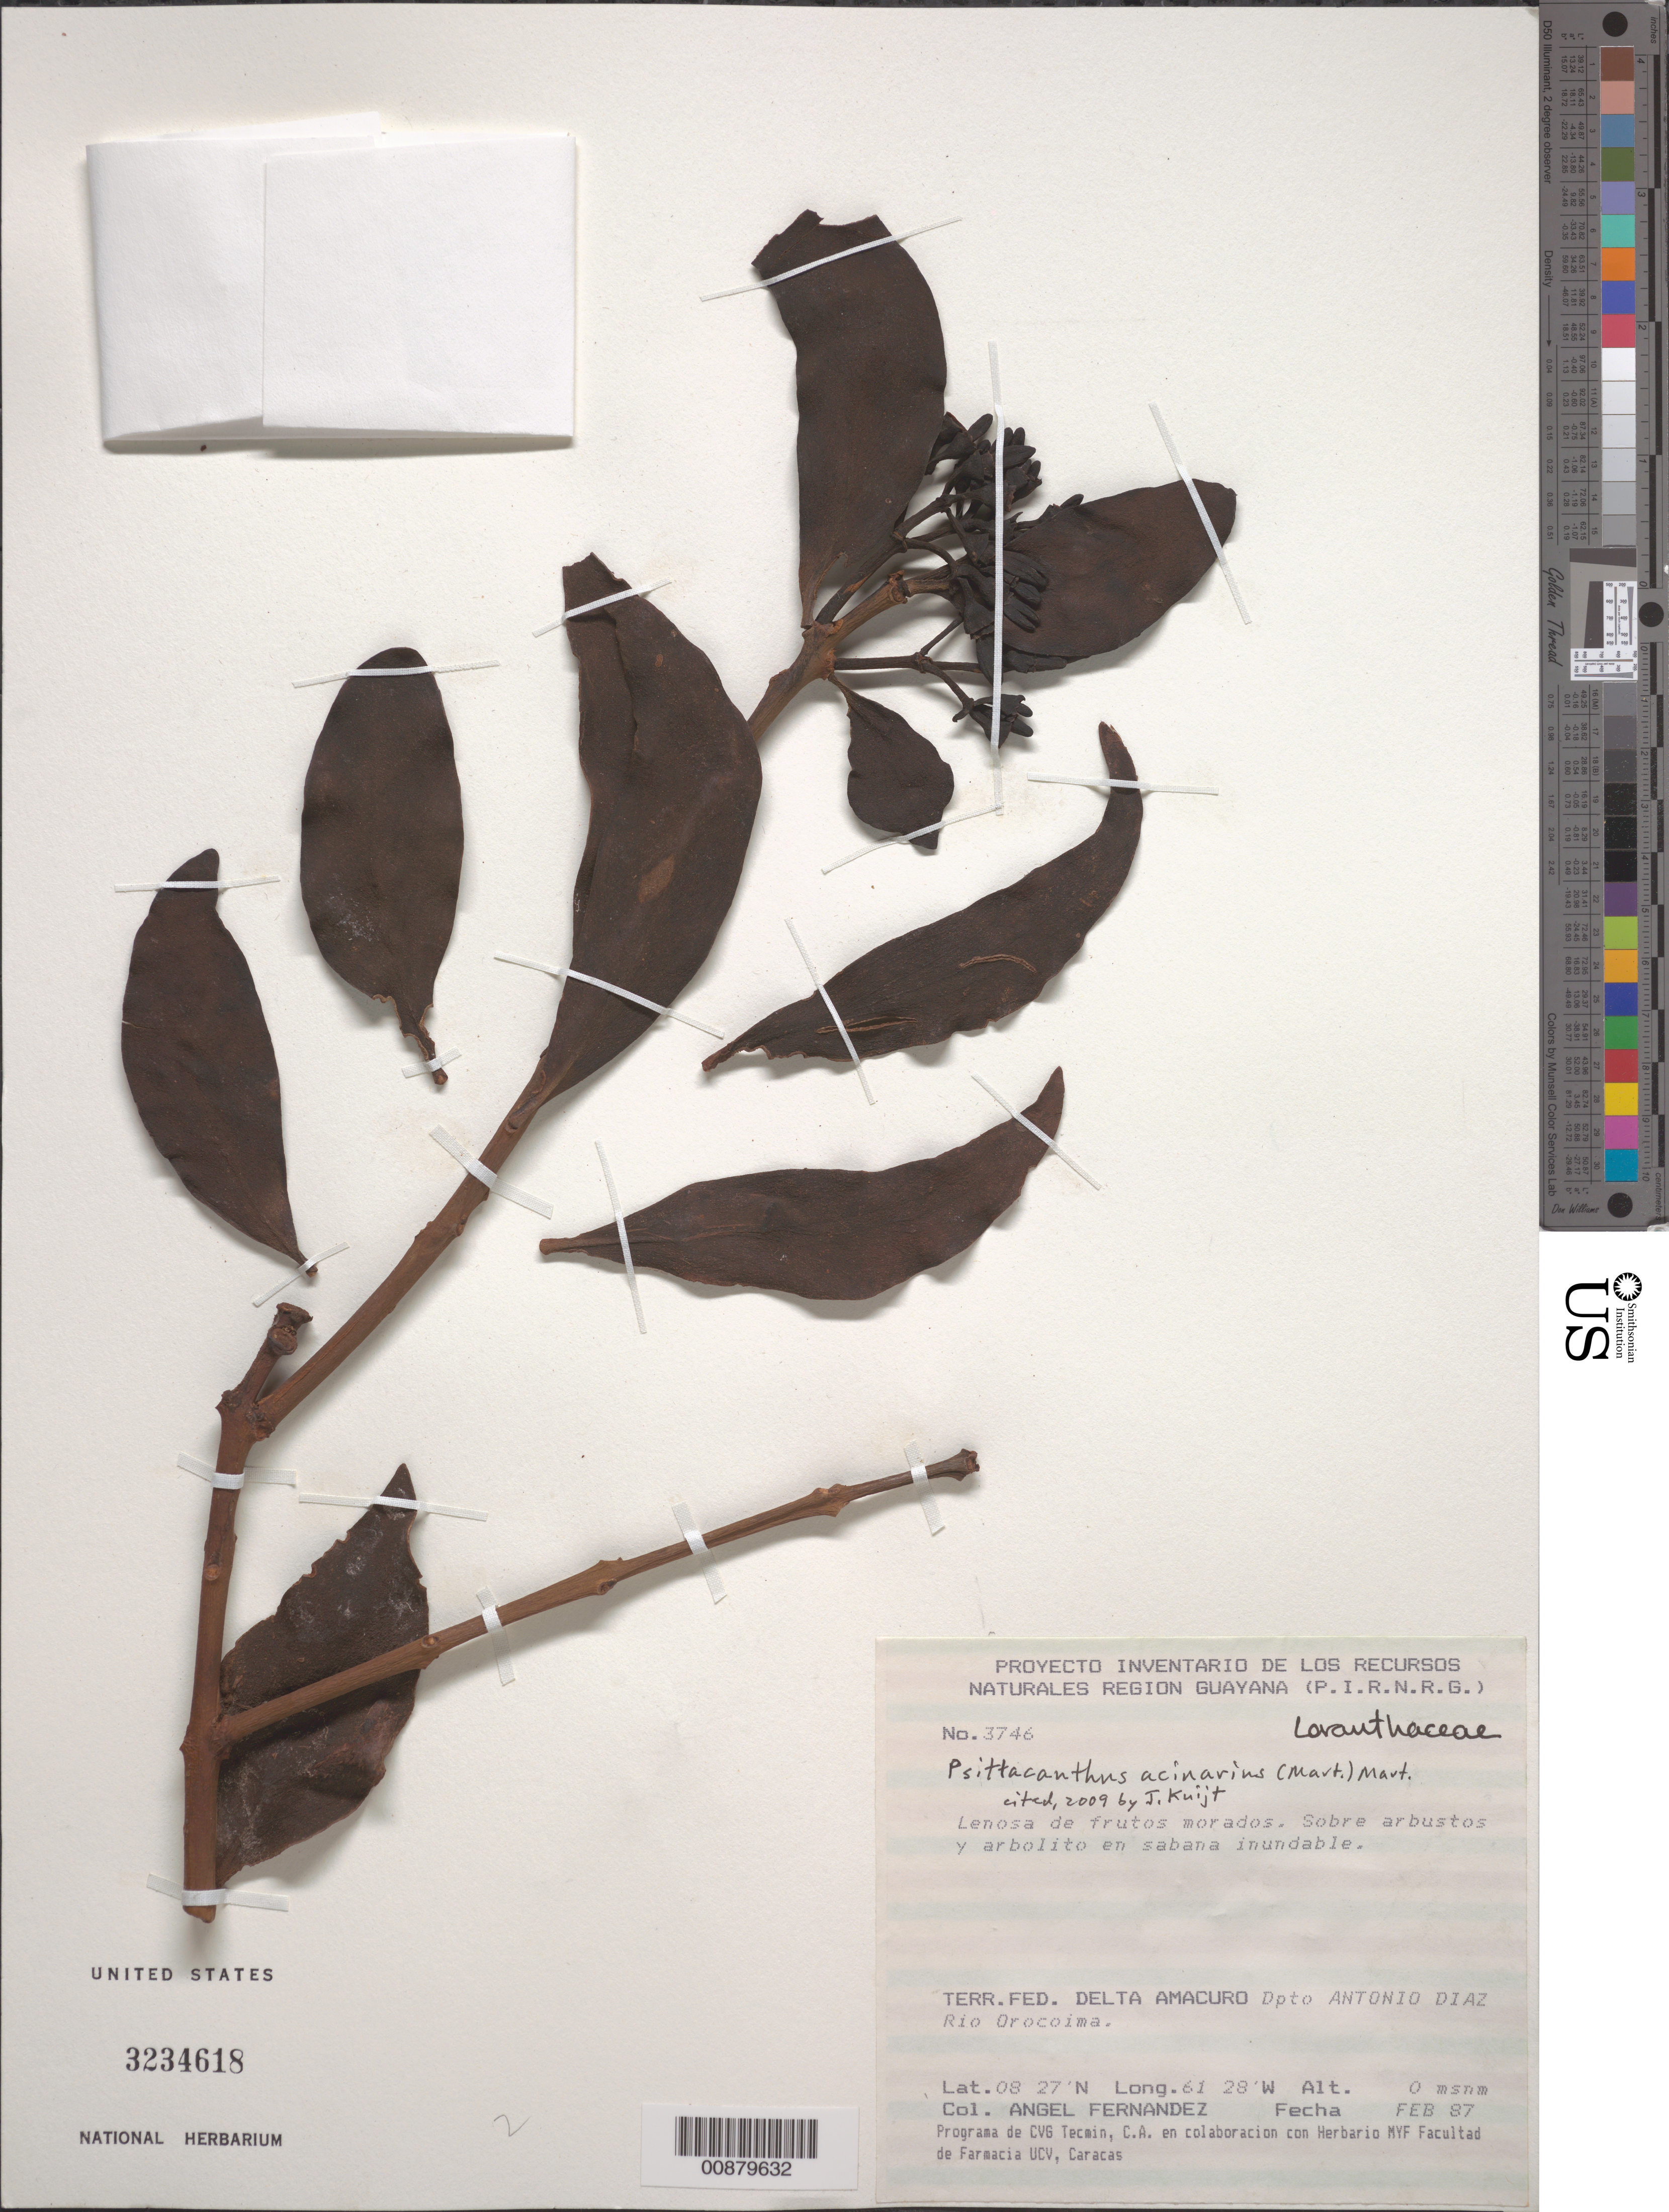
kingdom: Plantae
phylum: Tracheophyta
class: Magnoliopsida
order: Santalales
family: Loranthaceae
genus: Psittacanthus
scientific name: Psittacanthus acinarius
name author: (Mart.) Mart.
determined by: Kuijt, Job, (CANADA)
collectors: A. Fernández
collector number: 3746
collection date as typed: Feb-87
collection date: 1987-02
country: Venezuela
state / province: Delta Amacuro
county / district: Antonio Díaz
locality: Río Orocoima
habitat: Sobre arbustos y arbolito en sabana inundable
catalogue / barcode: US 3234618